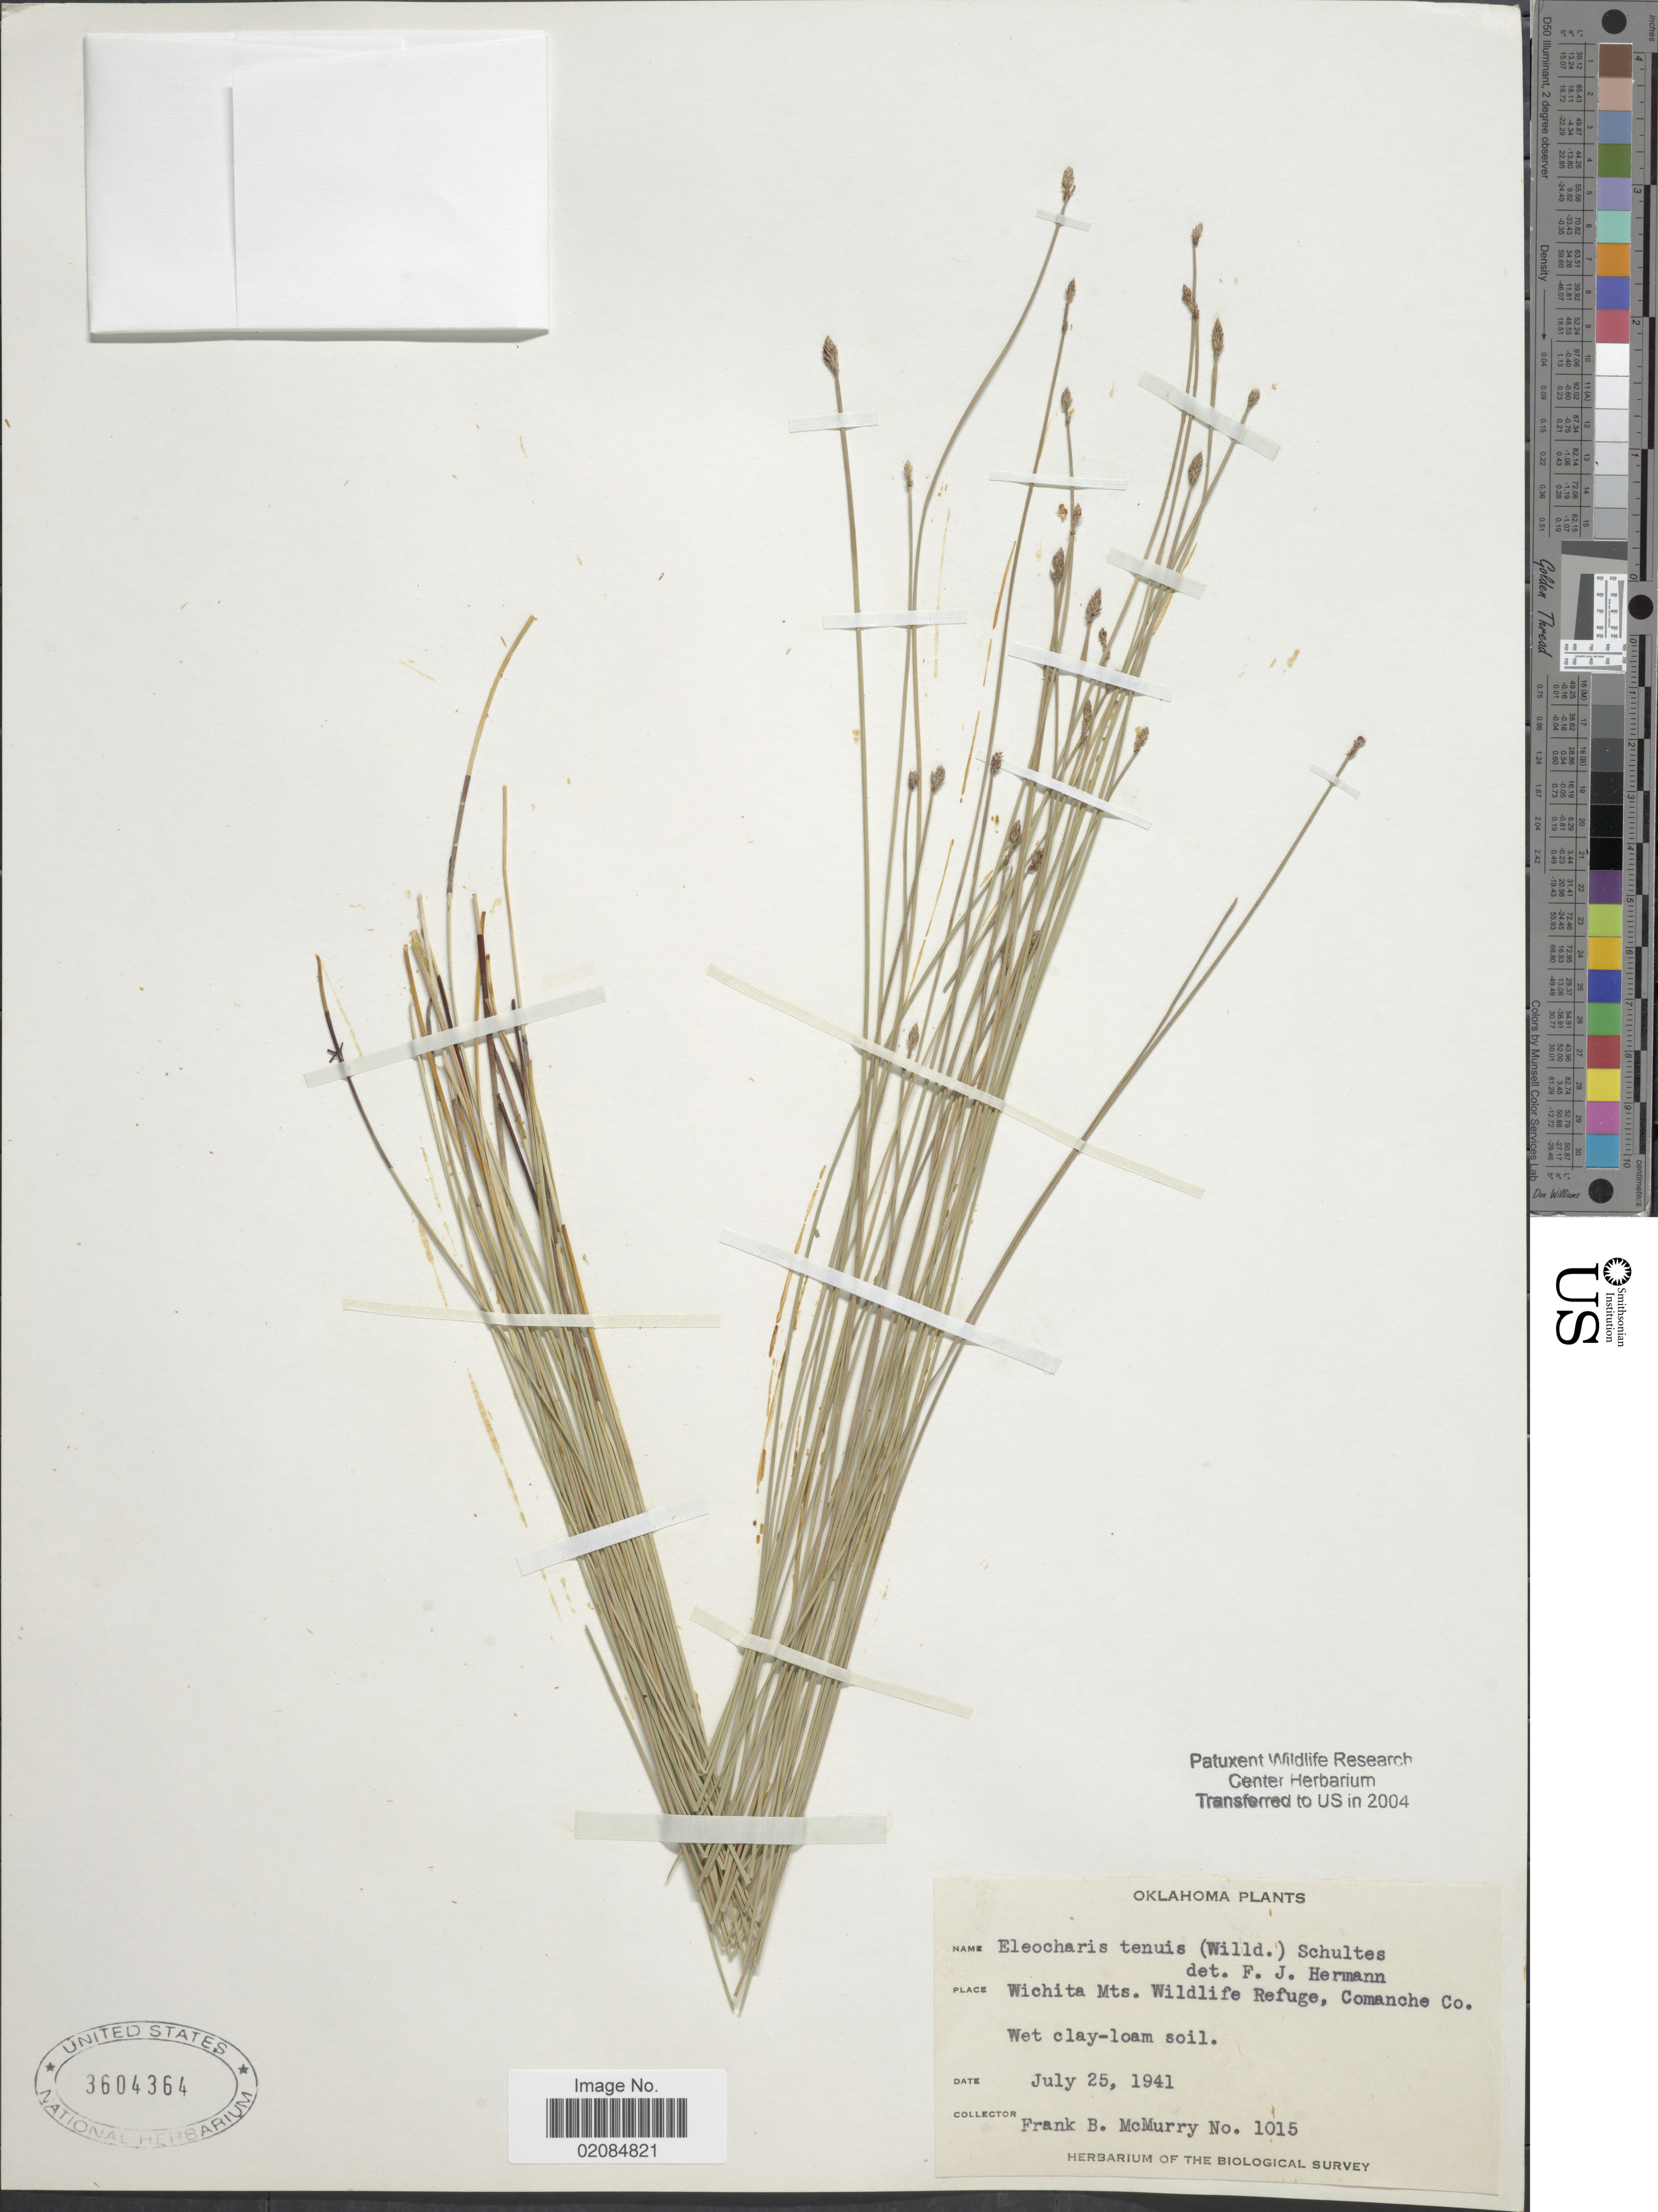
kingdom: Plantae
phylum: Tracheophyta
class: Liliopsida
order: Poales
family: Cyperaceae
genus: Eleocharis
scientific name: Eleocharis tenuis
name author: (Willd.) Schult.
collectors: F. B. McMurry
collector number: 1015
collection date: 1941-07-25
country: United States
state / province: Oklahoma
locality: Wichita Mts. Wildlife Refuge, Comanche Co.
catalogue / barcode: US 3604364